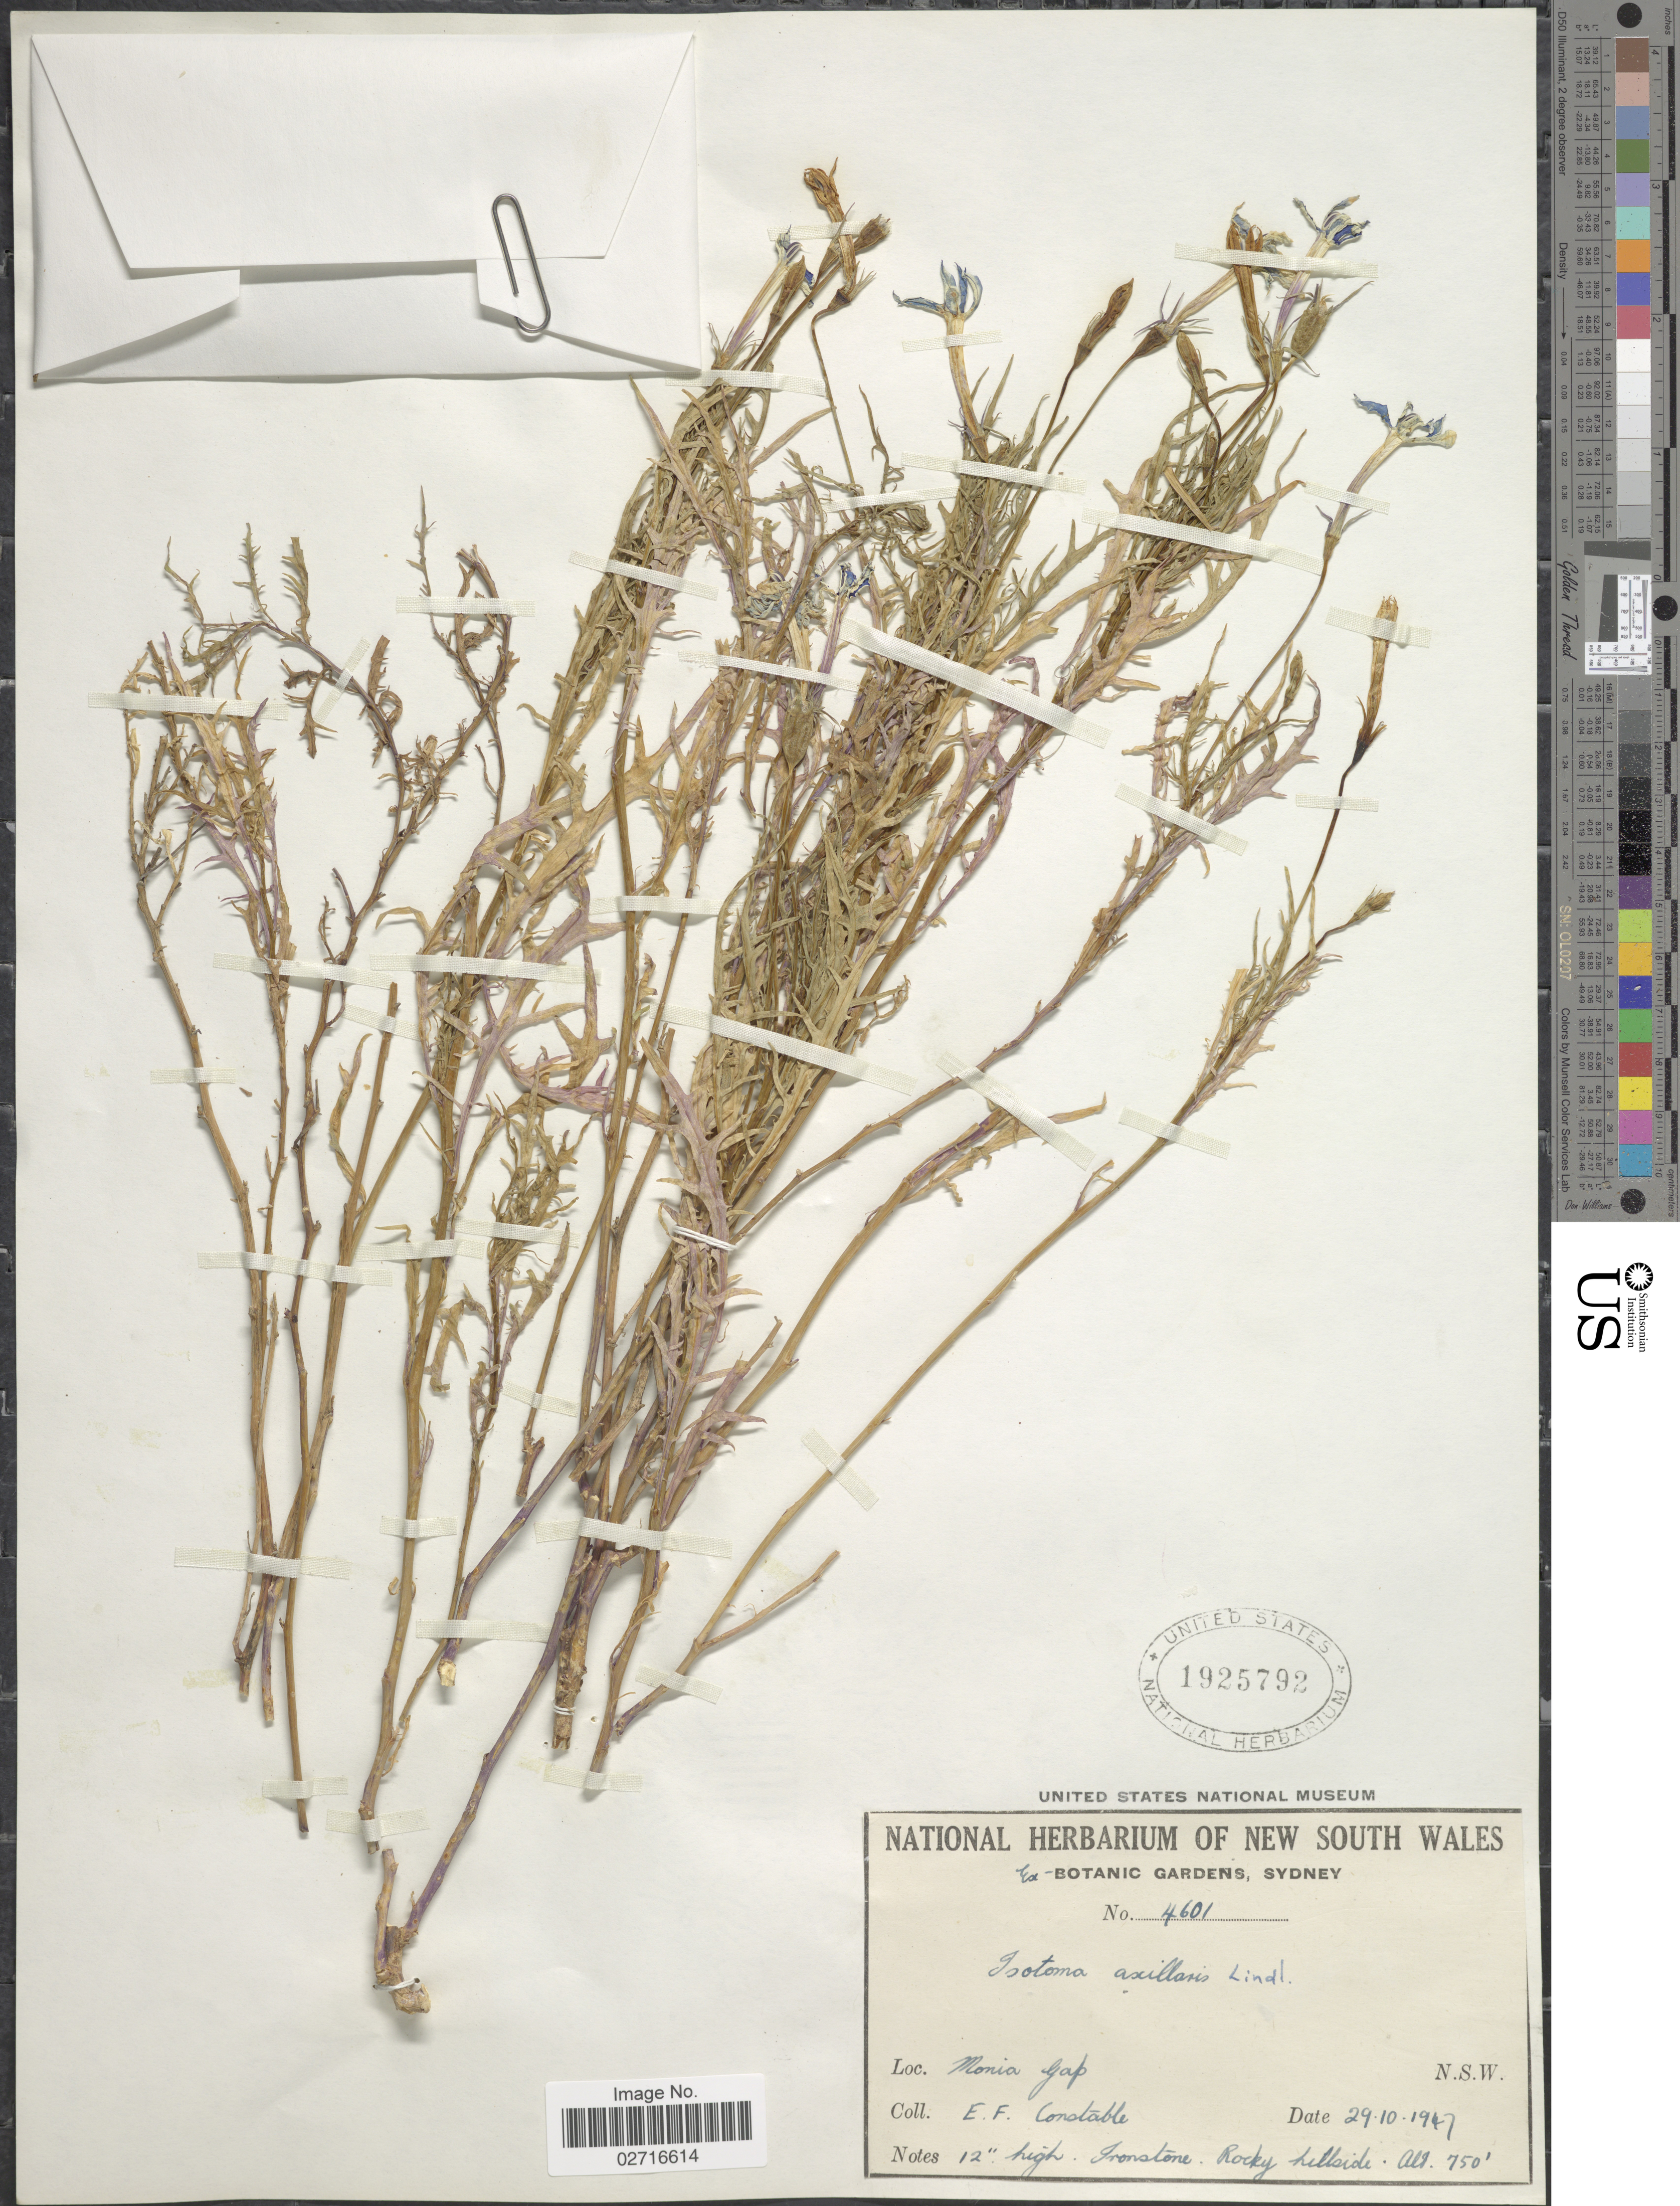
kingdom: Plantae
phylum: Tracheophyta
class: Magnoliopsida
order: Asterales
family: Campanulaceae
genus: Isotoma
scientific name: Isotoma axillaris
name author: Lindl.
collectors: E. F. Constable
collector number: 4601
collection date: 1947-10-29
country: Australia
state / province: New South Wales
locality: Monia Gap, Rocky hillside.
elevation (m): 229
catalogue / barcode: US 1925792